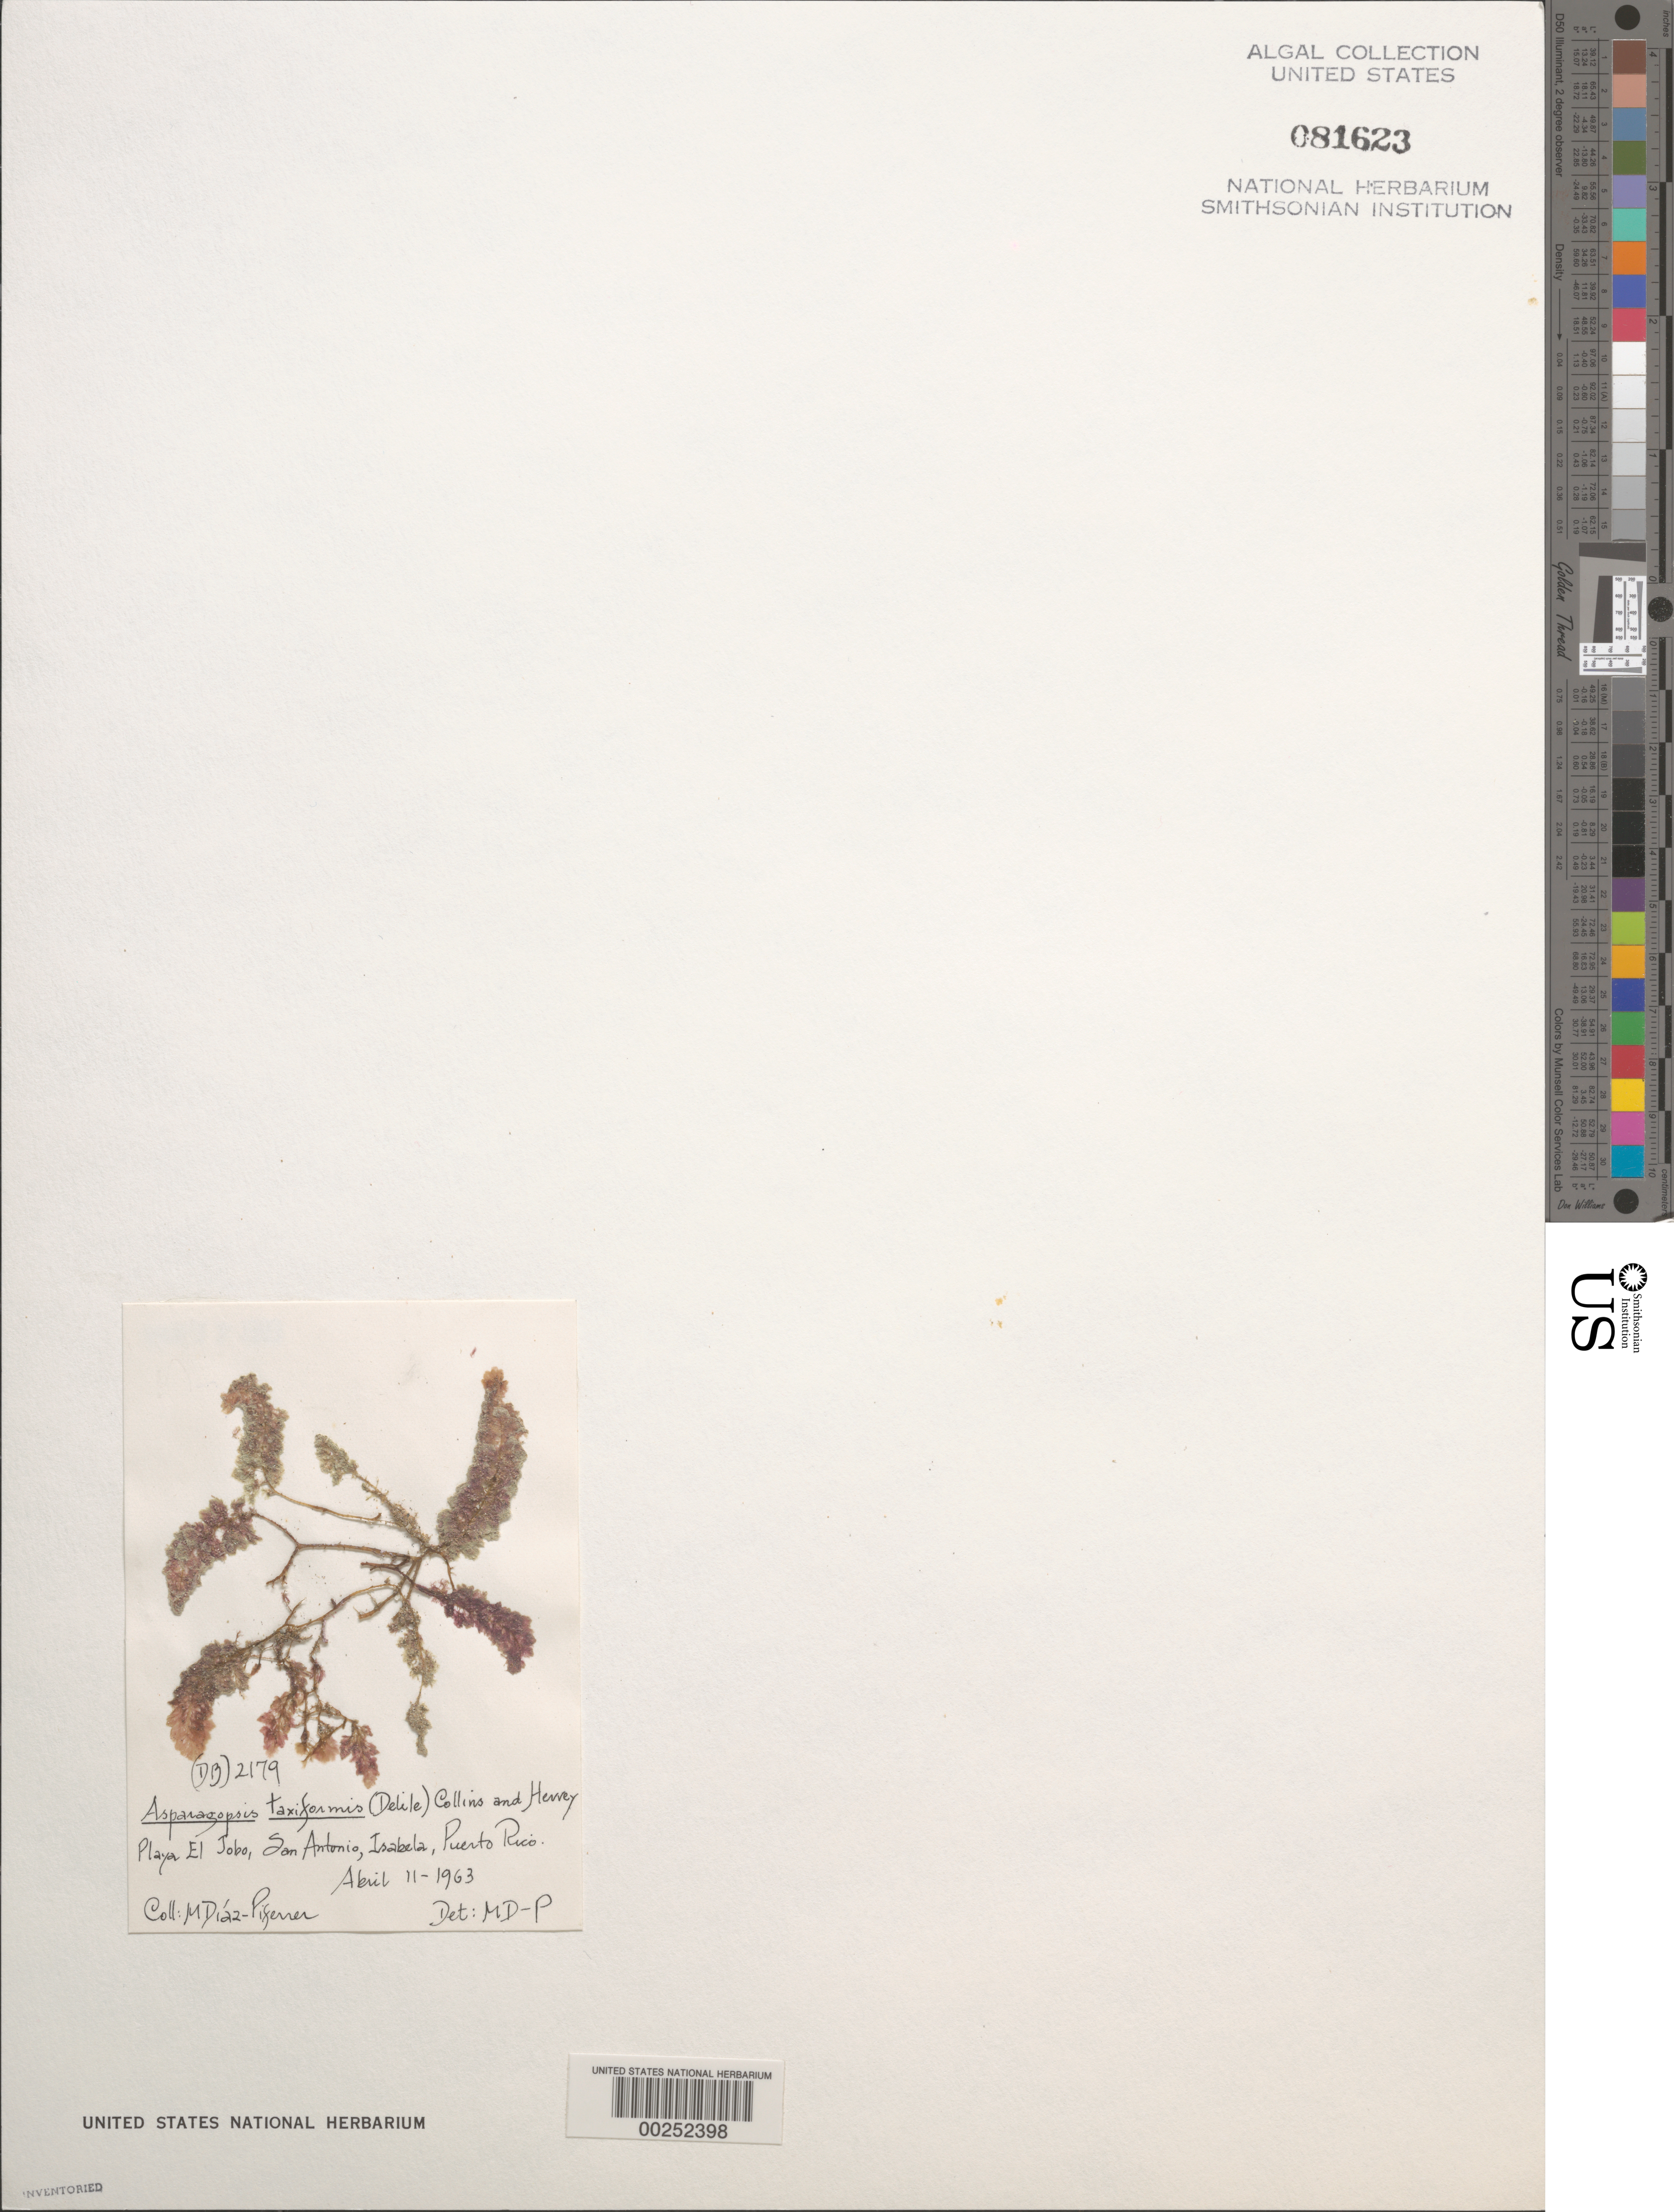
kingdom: Plantae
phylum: Rhodophyta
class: Florideophyceae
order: Bonnemaisoniales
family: Bonnemaisoniaceae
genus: Asparagopsis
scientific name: Asparagopsis taxiformis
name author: (Delile) Trevis.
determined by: Diaz-Piferrer, M.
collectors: M. Diaz-Piferrer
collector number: Db-2179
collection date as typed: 11 Apr 1963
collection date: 1963-04-11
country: Puerto Rico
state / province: Isabela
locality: Playa El Jobo, San Antonio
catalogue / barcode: US 81623